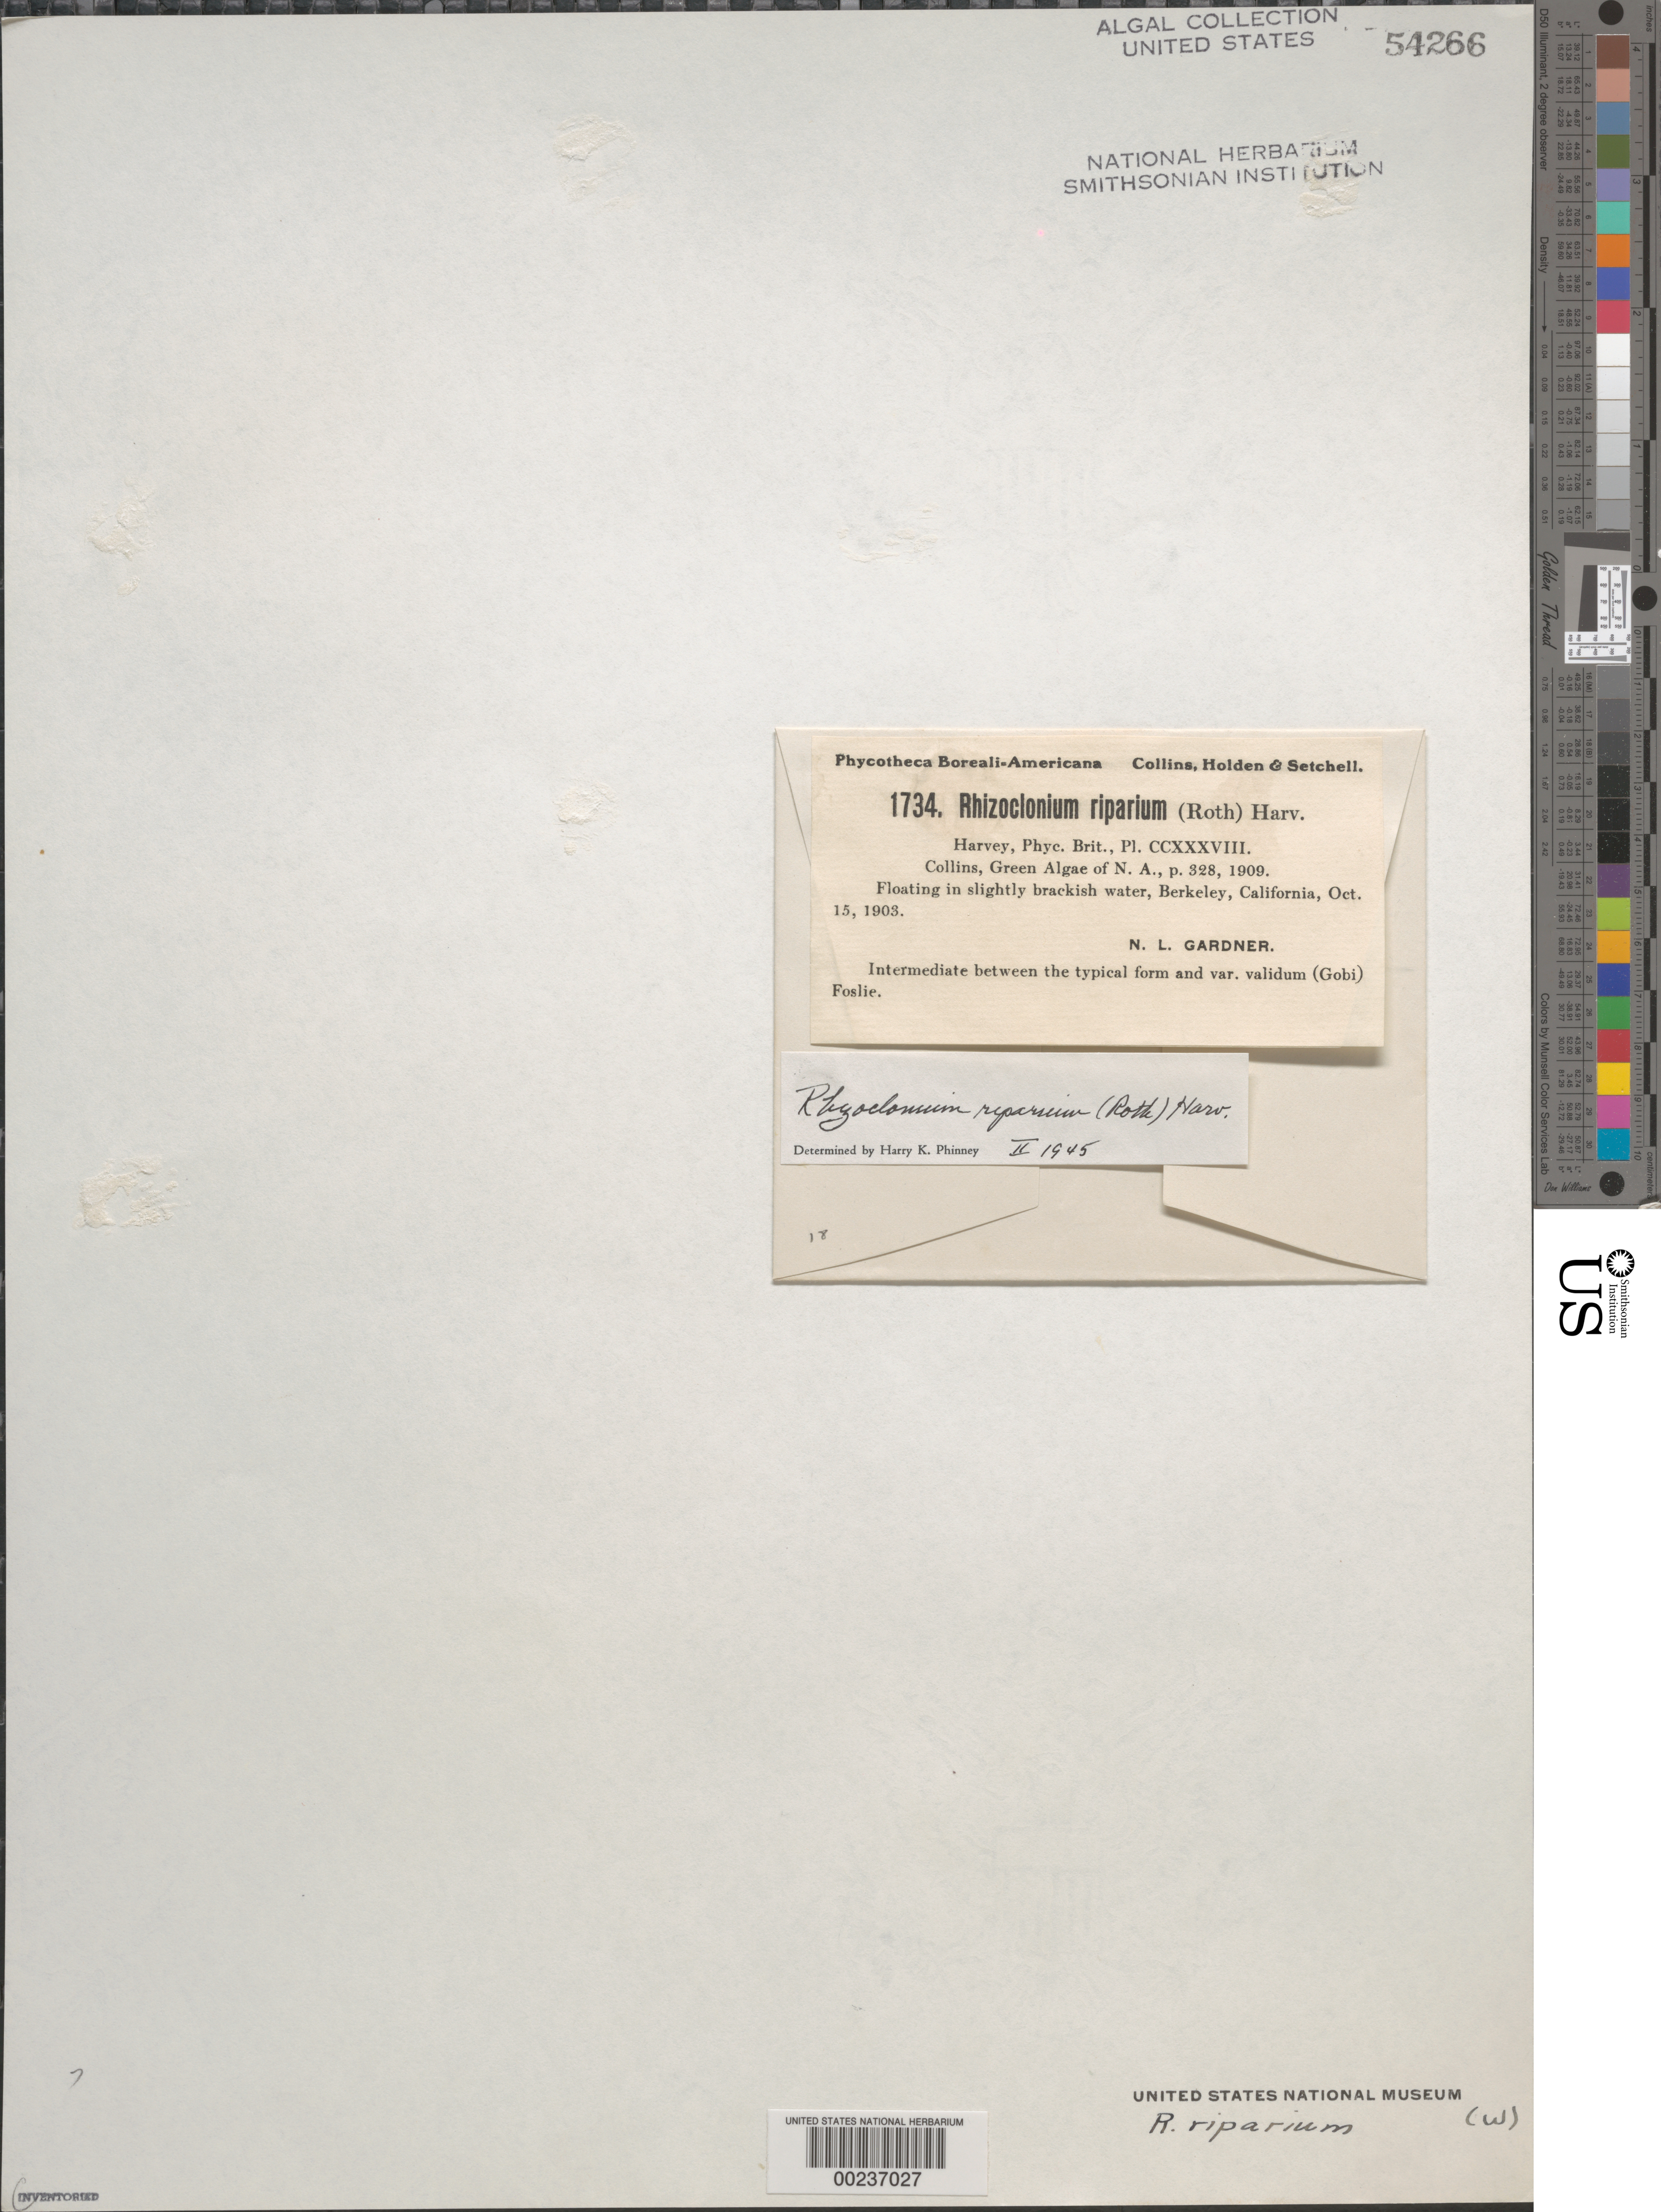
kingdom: Plantae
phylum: Chlorophyta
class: Ulvophyceae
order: Cladophorales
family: Cladophoraceae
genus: Rhizoclonium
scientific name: Rhizoclonium riparium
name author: (Roth) Harv.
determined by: Phinney, H. K.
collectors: N. Gardner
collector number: PB-A 1734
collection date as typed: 15 Oct 1903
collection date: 1903-10-15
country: United States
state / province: California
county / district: Alameda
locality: Berkeley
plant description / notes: Collins, Holden & Setchell, Phycotheca Boreali-Americana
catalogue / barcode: US 54266